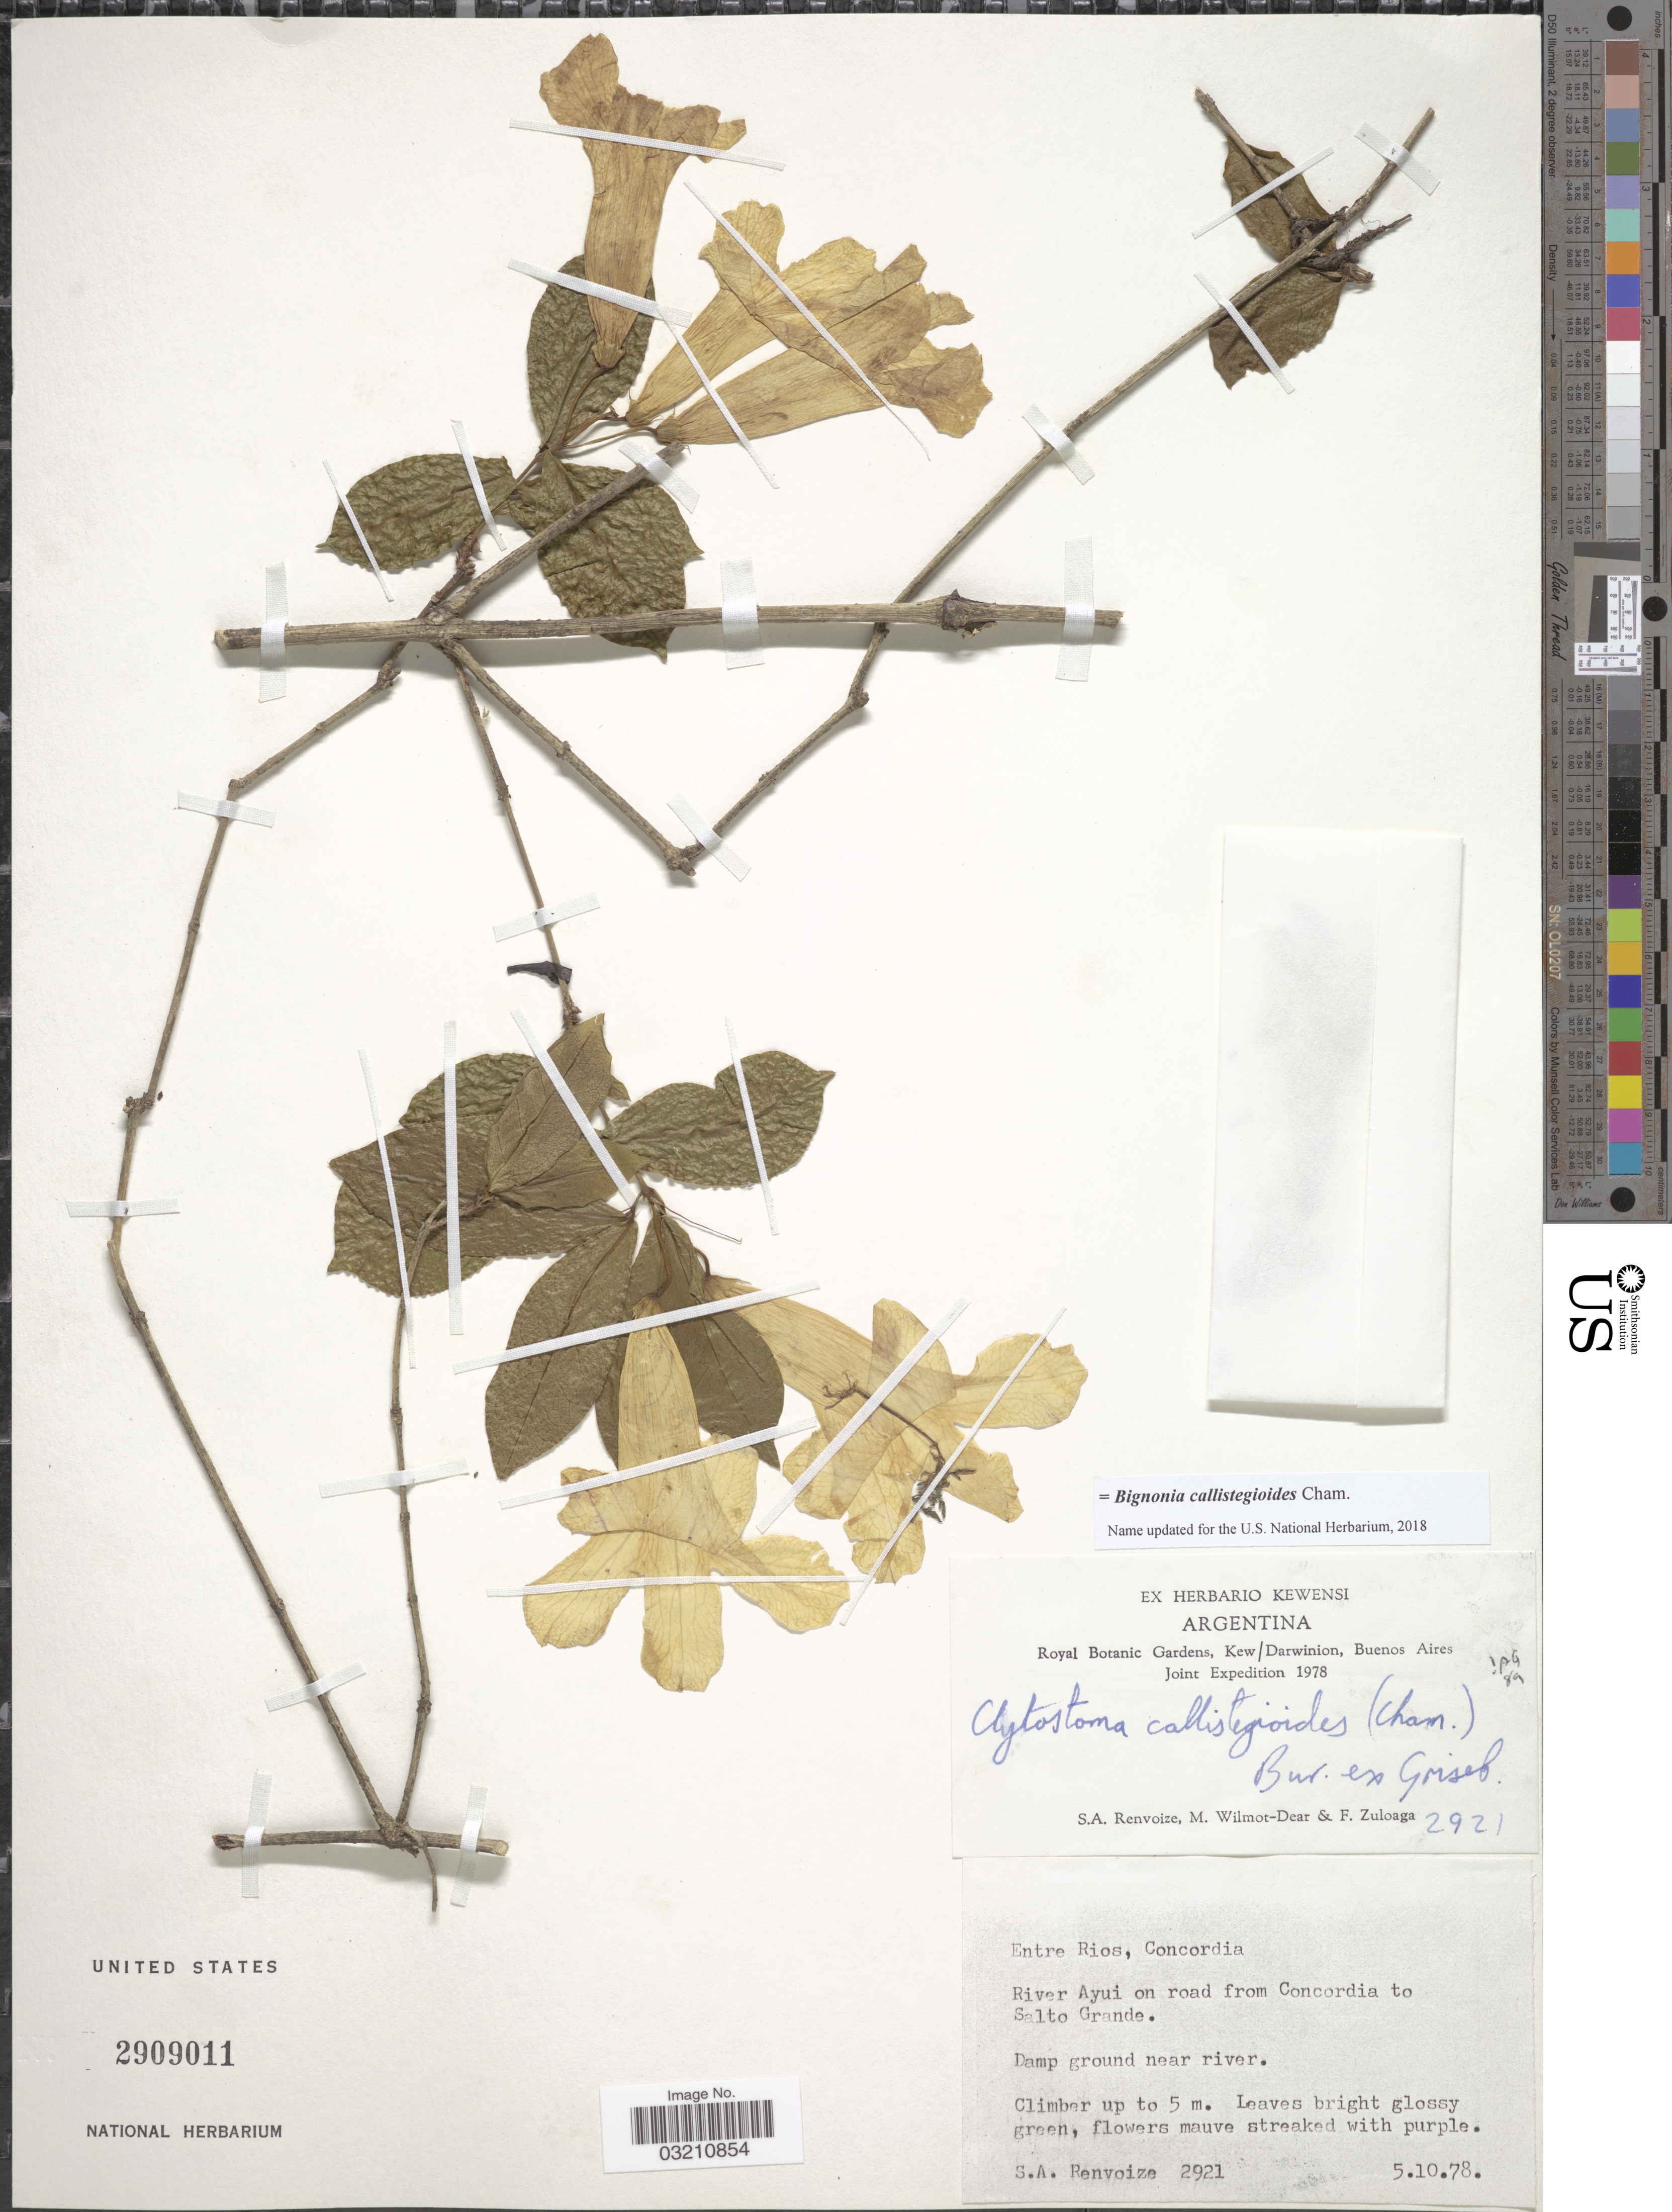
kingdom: Plantae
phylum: Tracheophyta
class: Magnoliopsida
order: Lamiales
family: Bignoniaceae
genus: Bignonia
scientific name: Bignonia callistegioides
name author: Cham.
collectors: S. A. Renvoize, M. Wilmot-Dear & F. Zuloaga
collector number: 2921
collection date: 1978-10-05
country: Argentina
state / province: Entre Rios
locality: Concordia. River Ayui on road from Concordia to Salto Grande.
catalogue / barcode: US 2909011